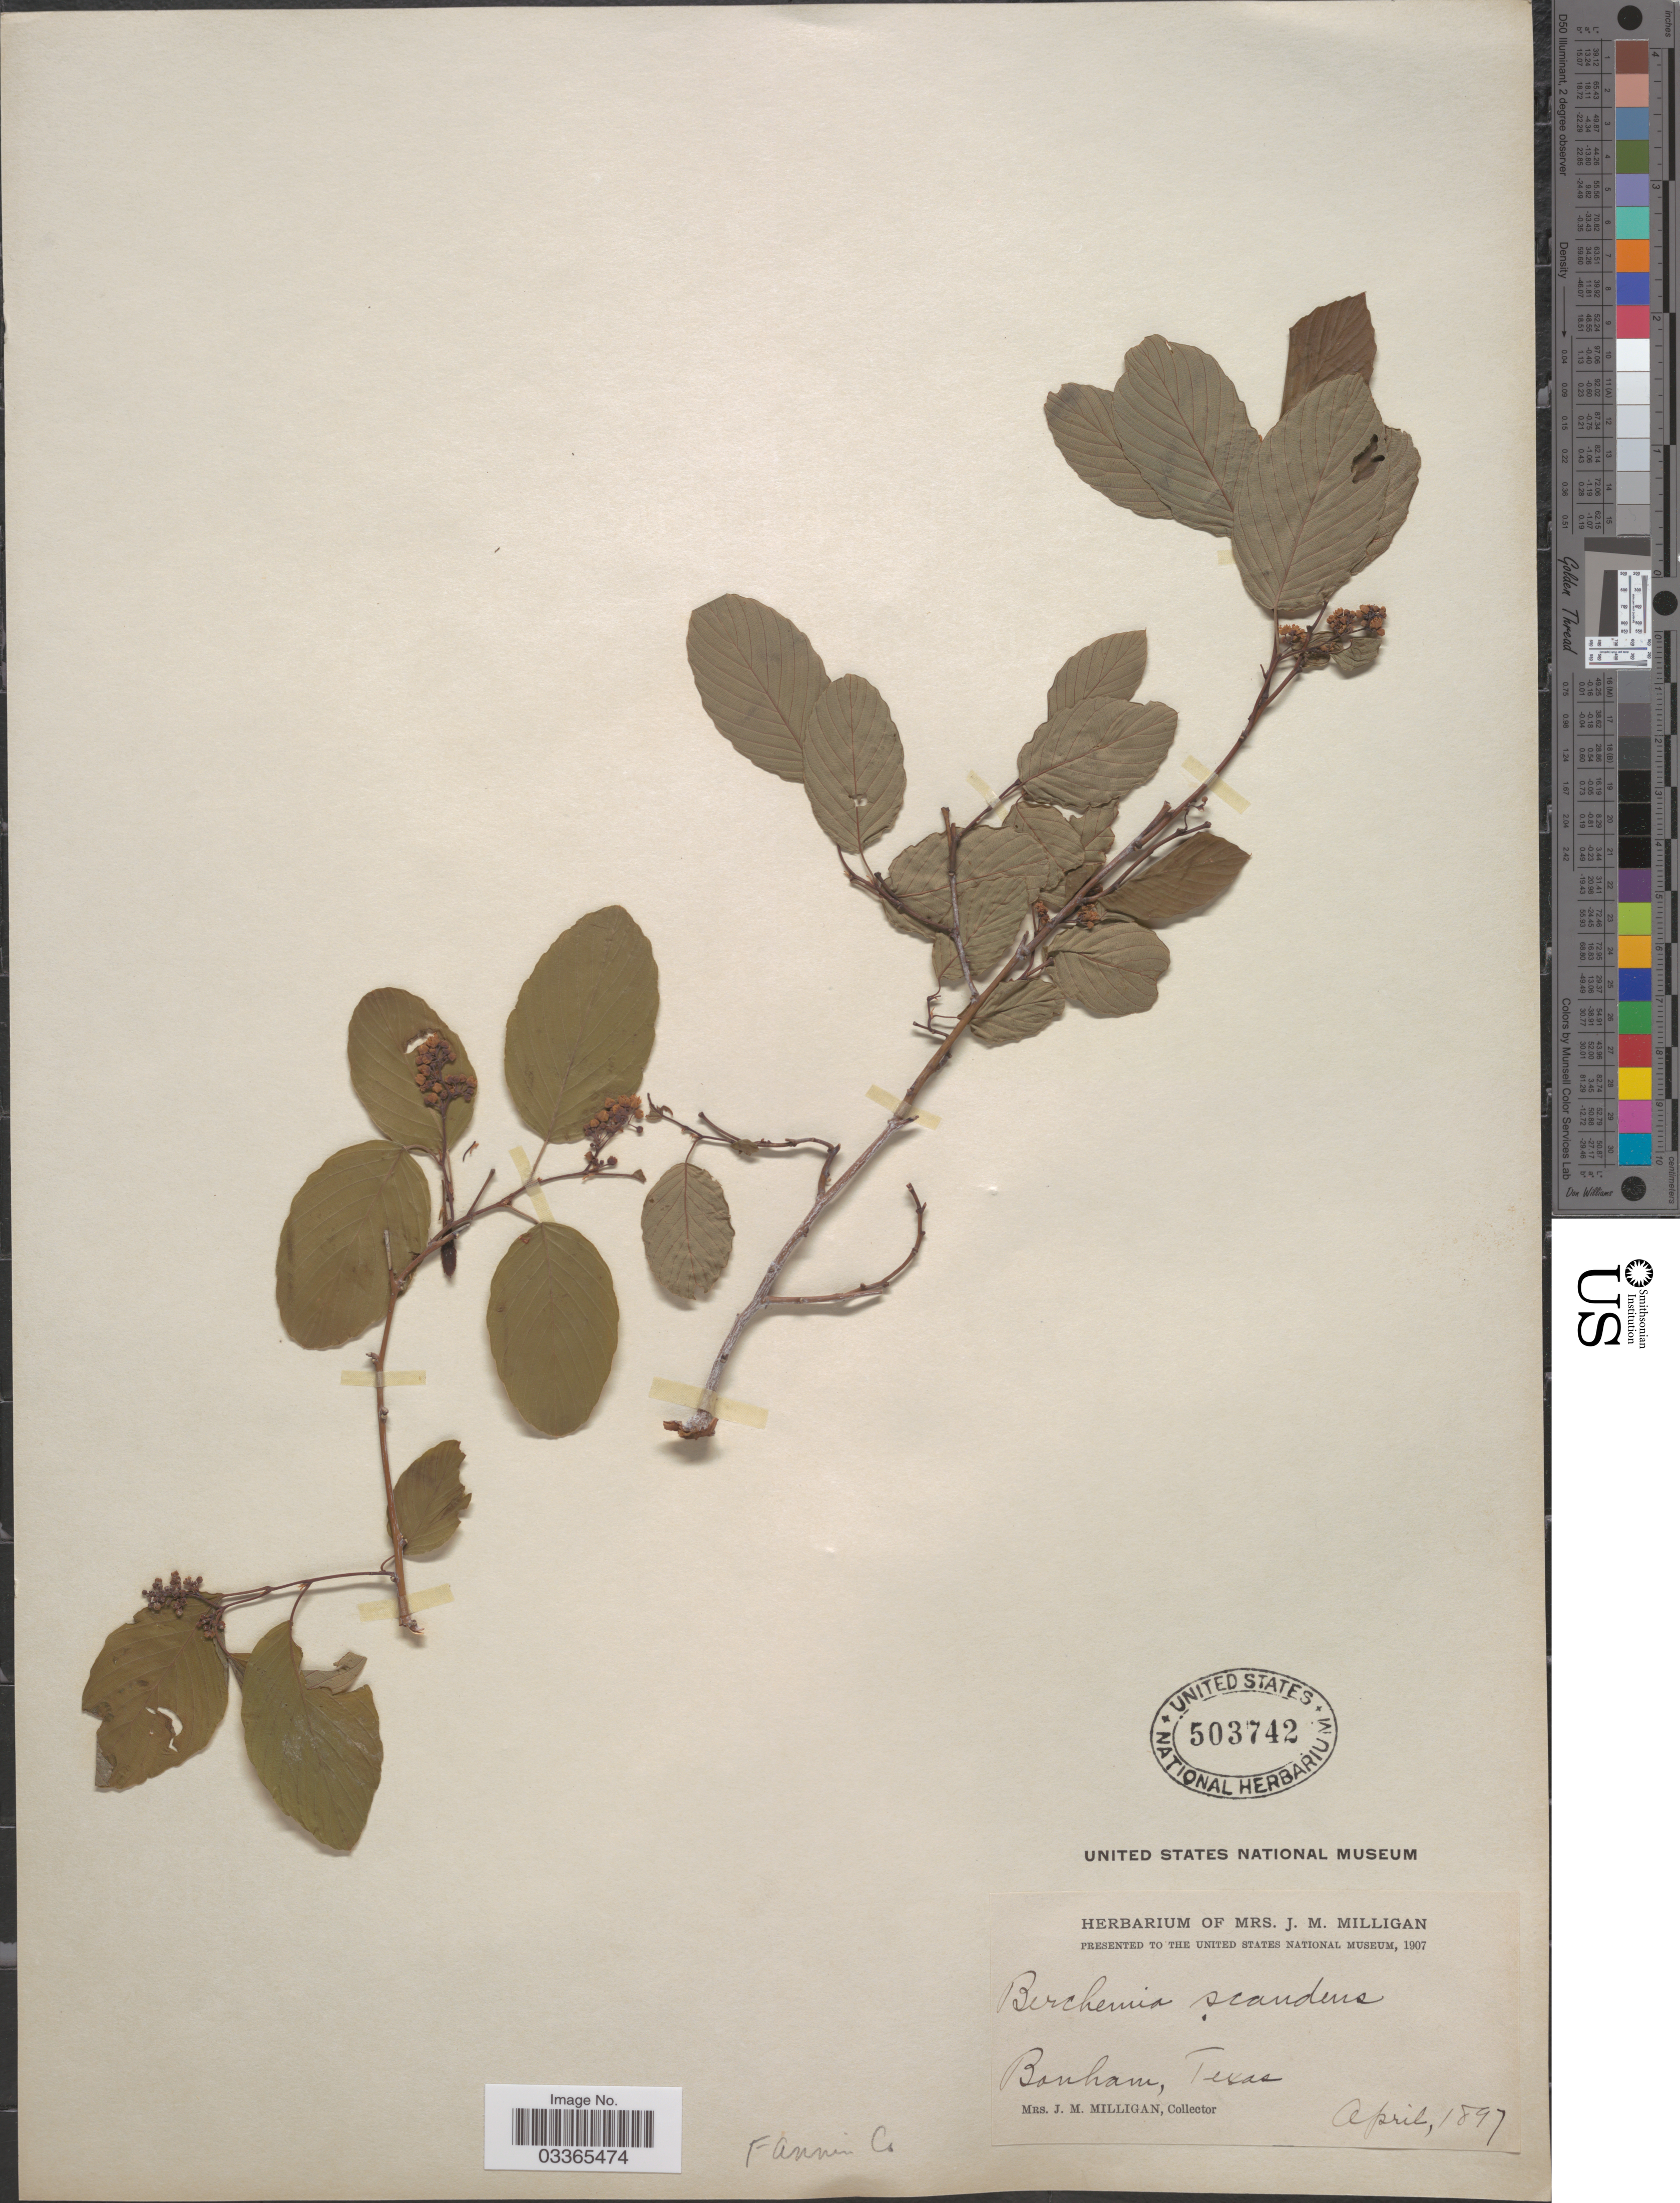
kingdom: Plantae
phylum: Tracheophyta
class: Magnoliopsida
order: Rosales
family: Rhamnaceae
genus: Berchemia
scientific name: Berchemia scandens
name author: (Hill) K. Koch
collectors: J. Milligan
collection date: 1897-04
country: United States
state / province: Texas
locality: Bonham, Fannin Co.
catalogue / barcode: US 503742